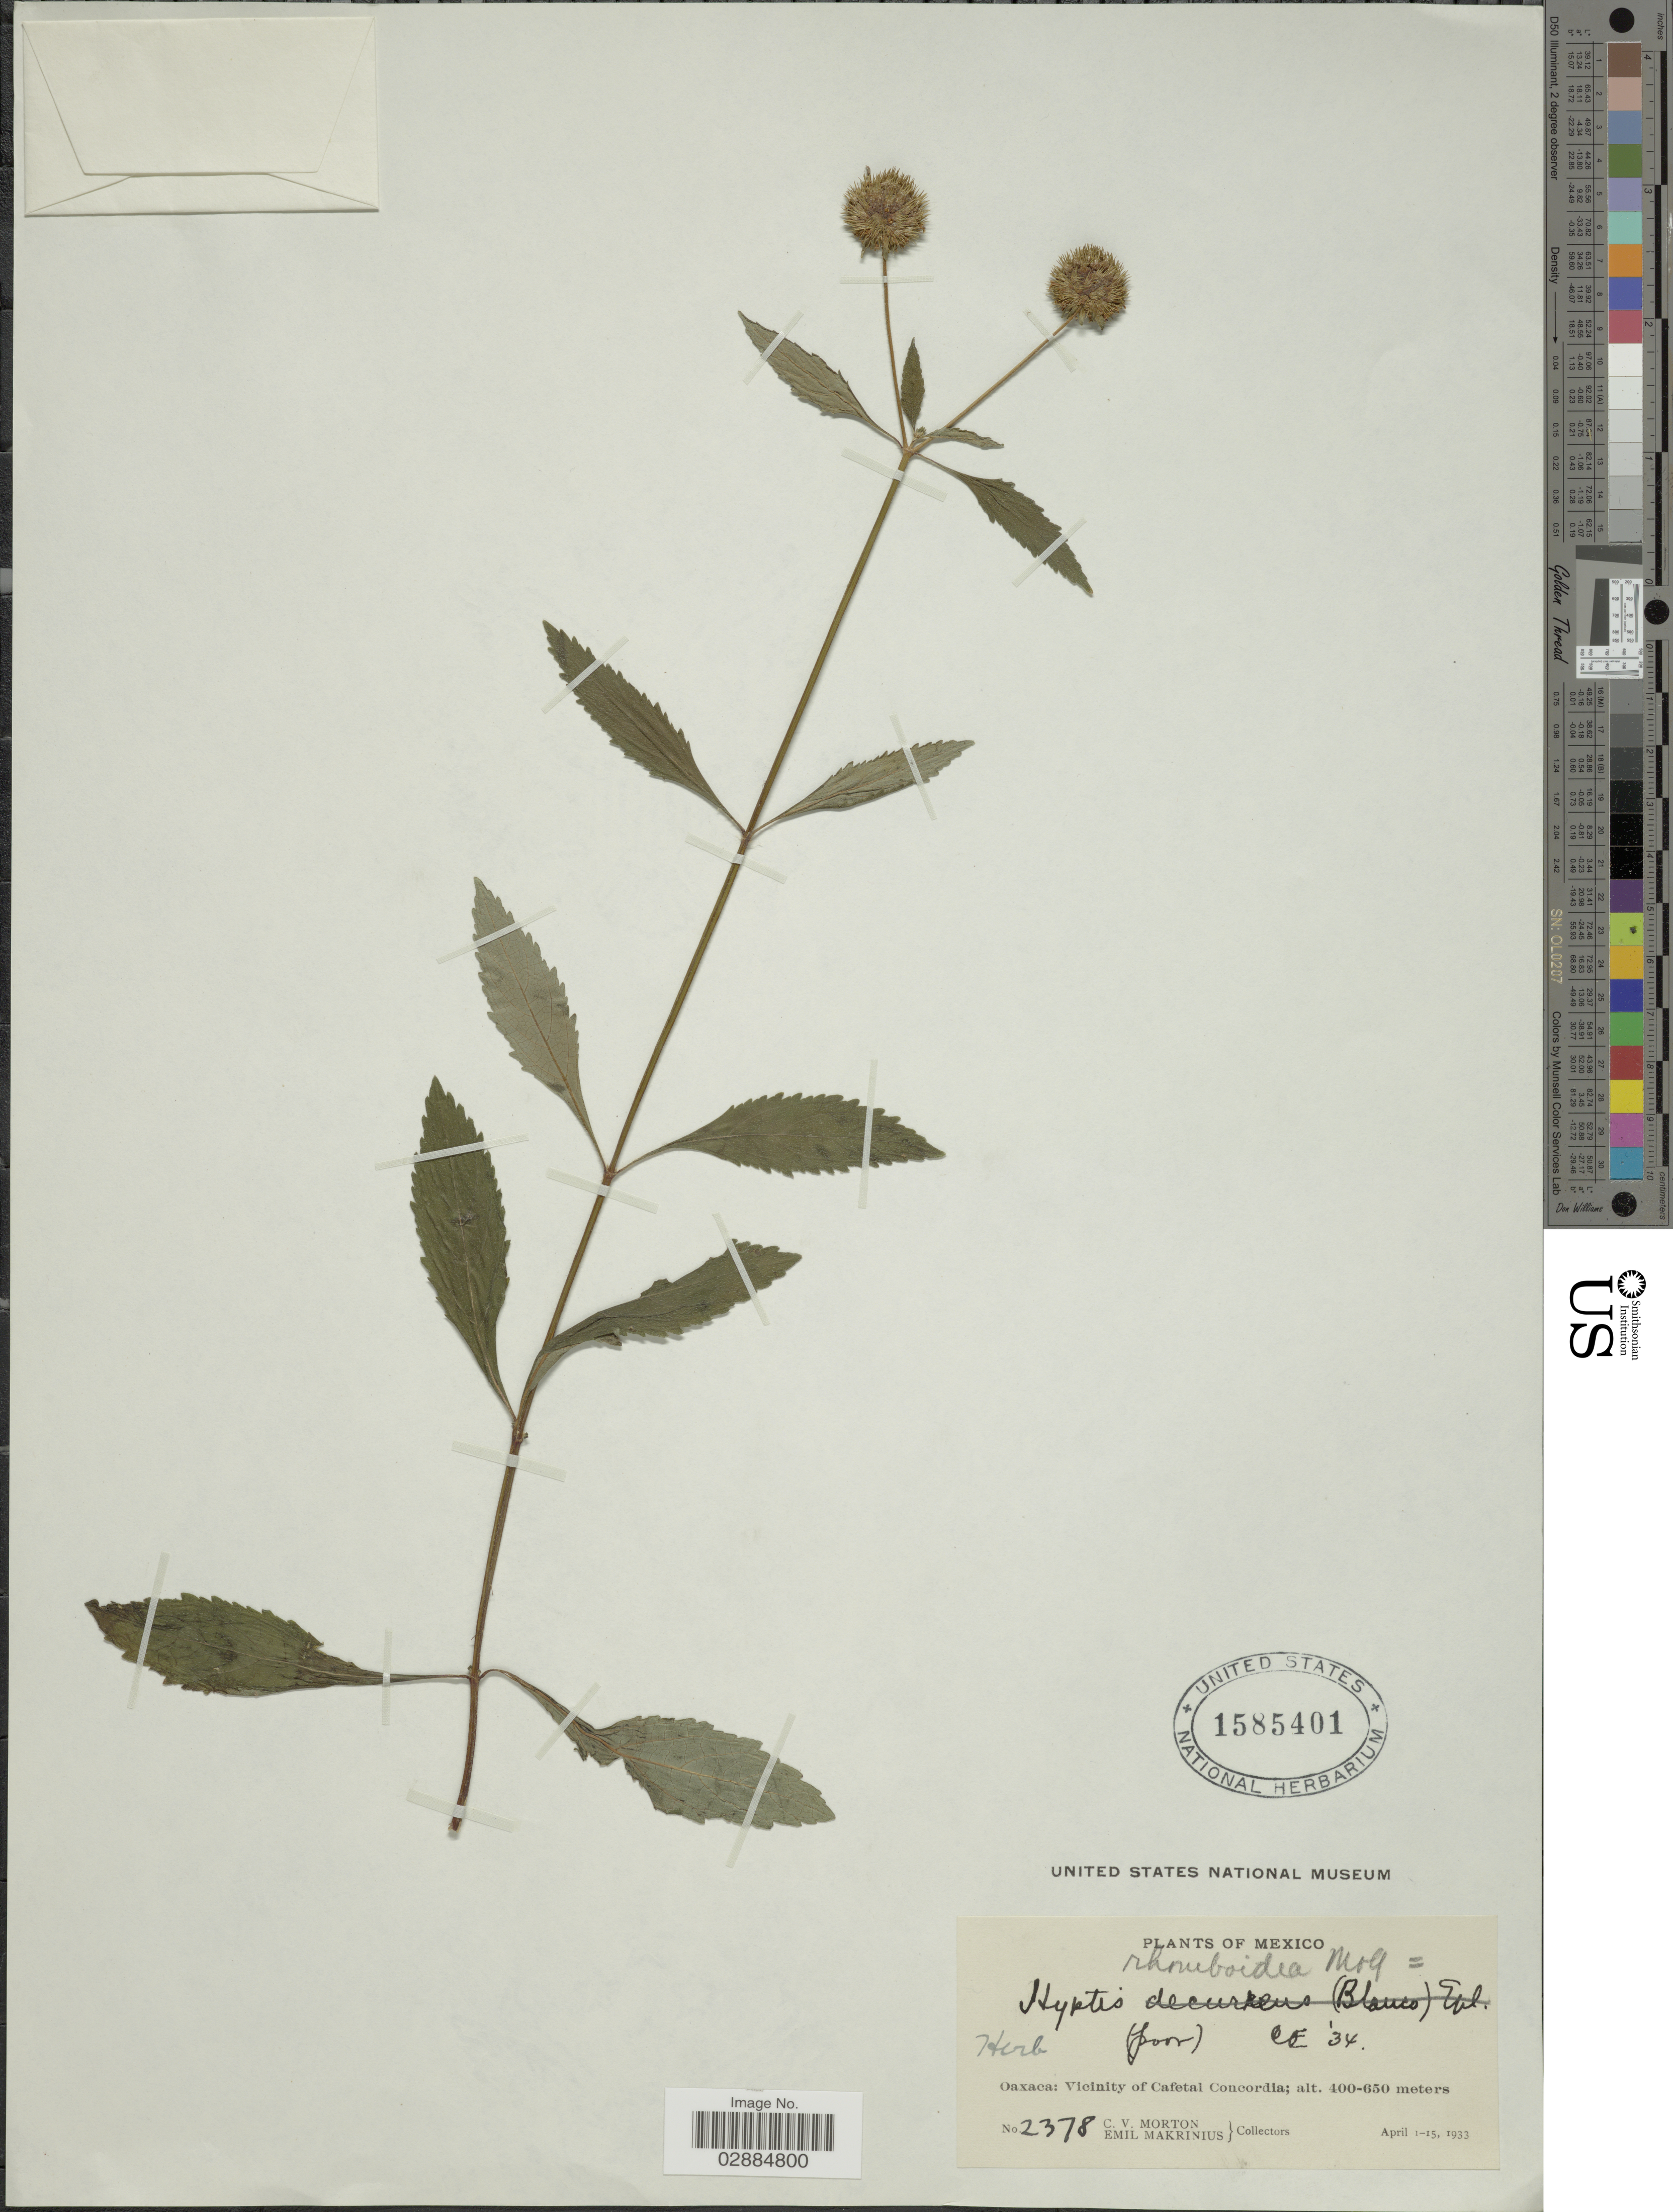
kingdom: Plantae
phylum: Tracheophyta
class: Magnoliopsida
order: Lamiales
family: Lamiaceae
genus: Hyptis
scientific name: Hyptis capitata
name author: Jacq.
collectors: C. V. Morton & E. Makrinius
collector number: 2378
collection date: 1933-04-01/1933-04-15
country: Mexico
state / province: Oaxaca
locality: Vicinity of Cafetal Concordia.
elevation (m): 400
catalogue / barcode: US 1585401